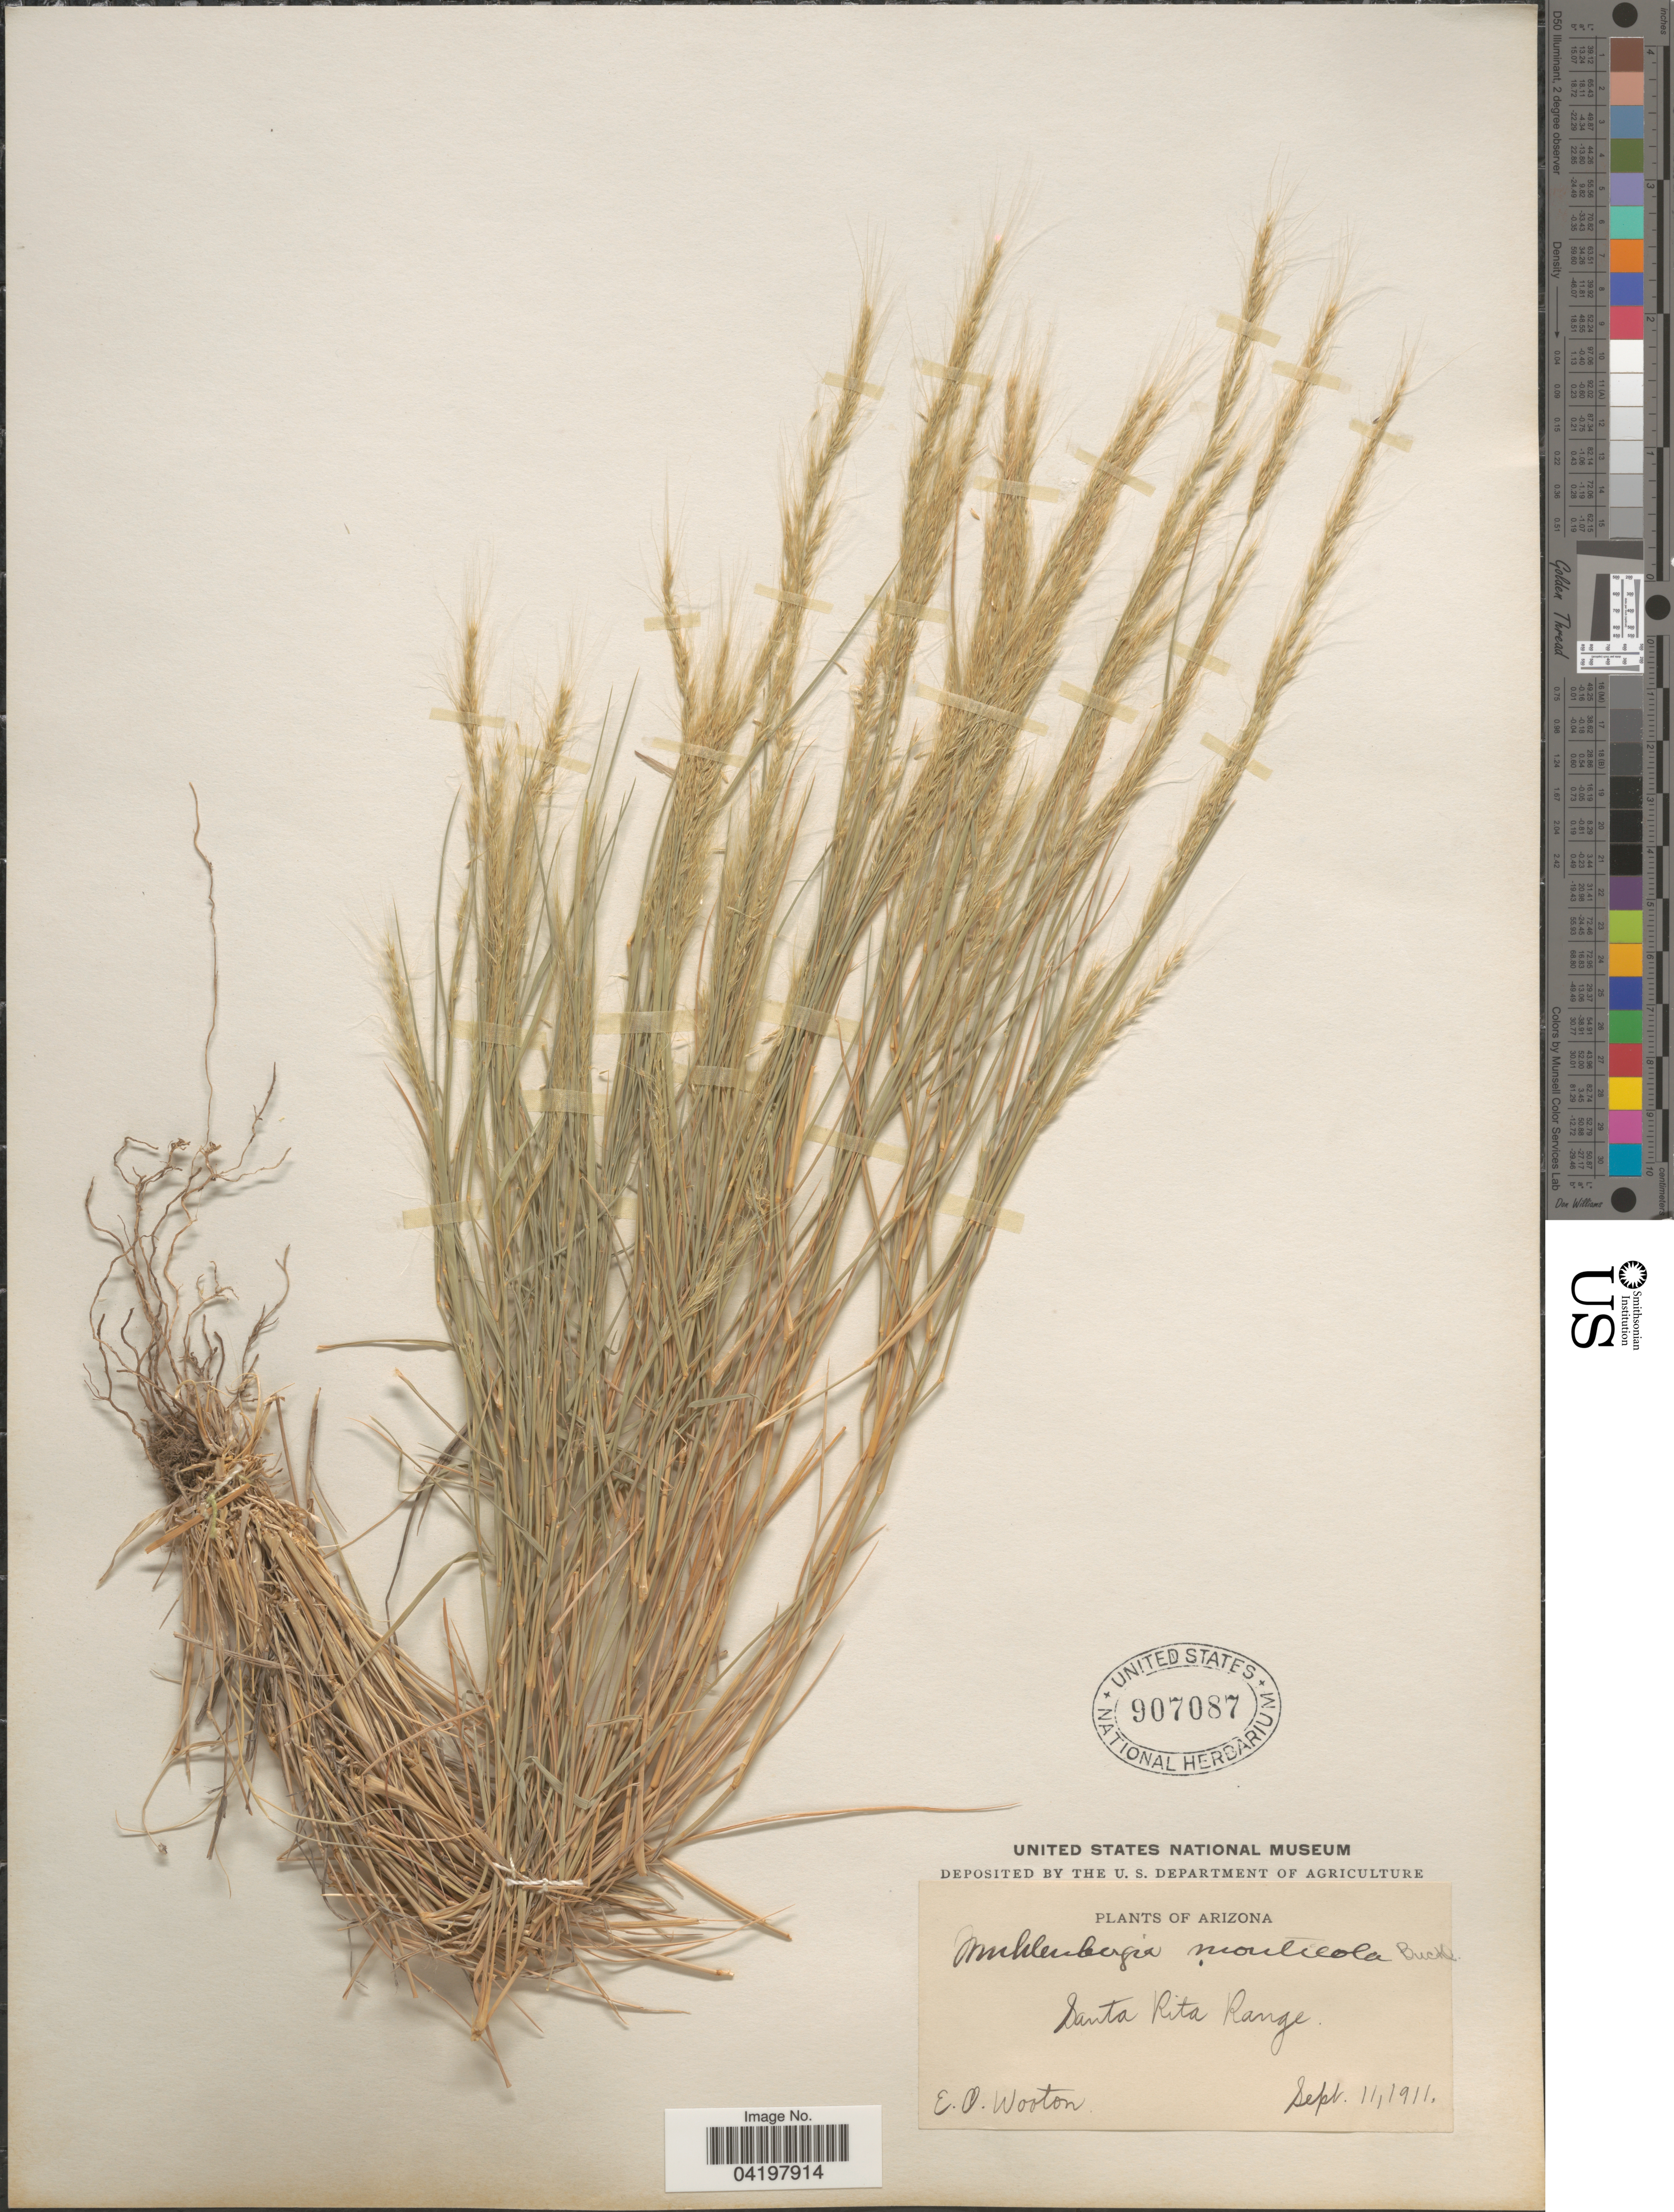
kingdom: Plantae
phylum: Tracheophyta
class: Liliopsida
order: Poales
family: Poaceae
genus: Muhlenbergia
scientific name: Muhlenbergia tenuifolia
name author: (Kunth) Kunth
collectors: E. O. Wooton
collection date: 1911-09-11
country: United States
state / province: Arizona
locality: Santa Rita Range.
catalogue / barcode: US 907087